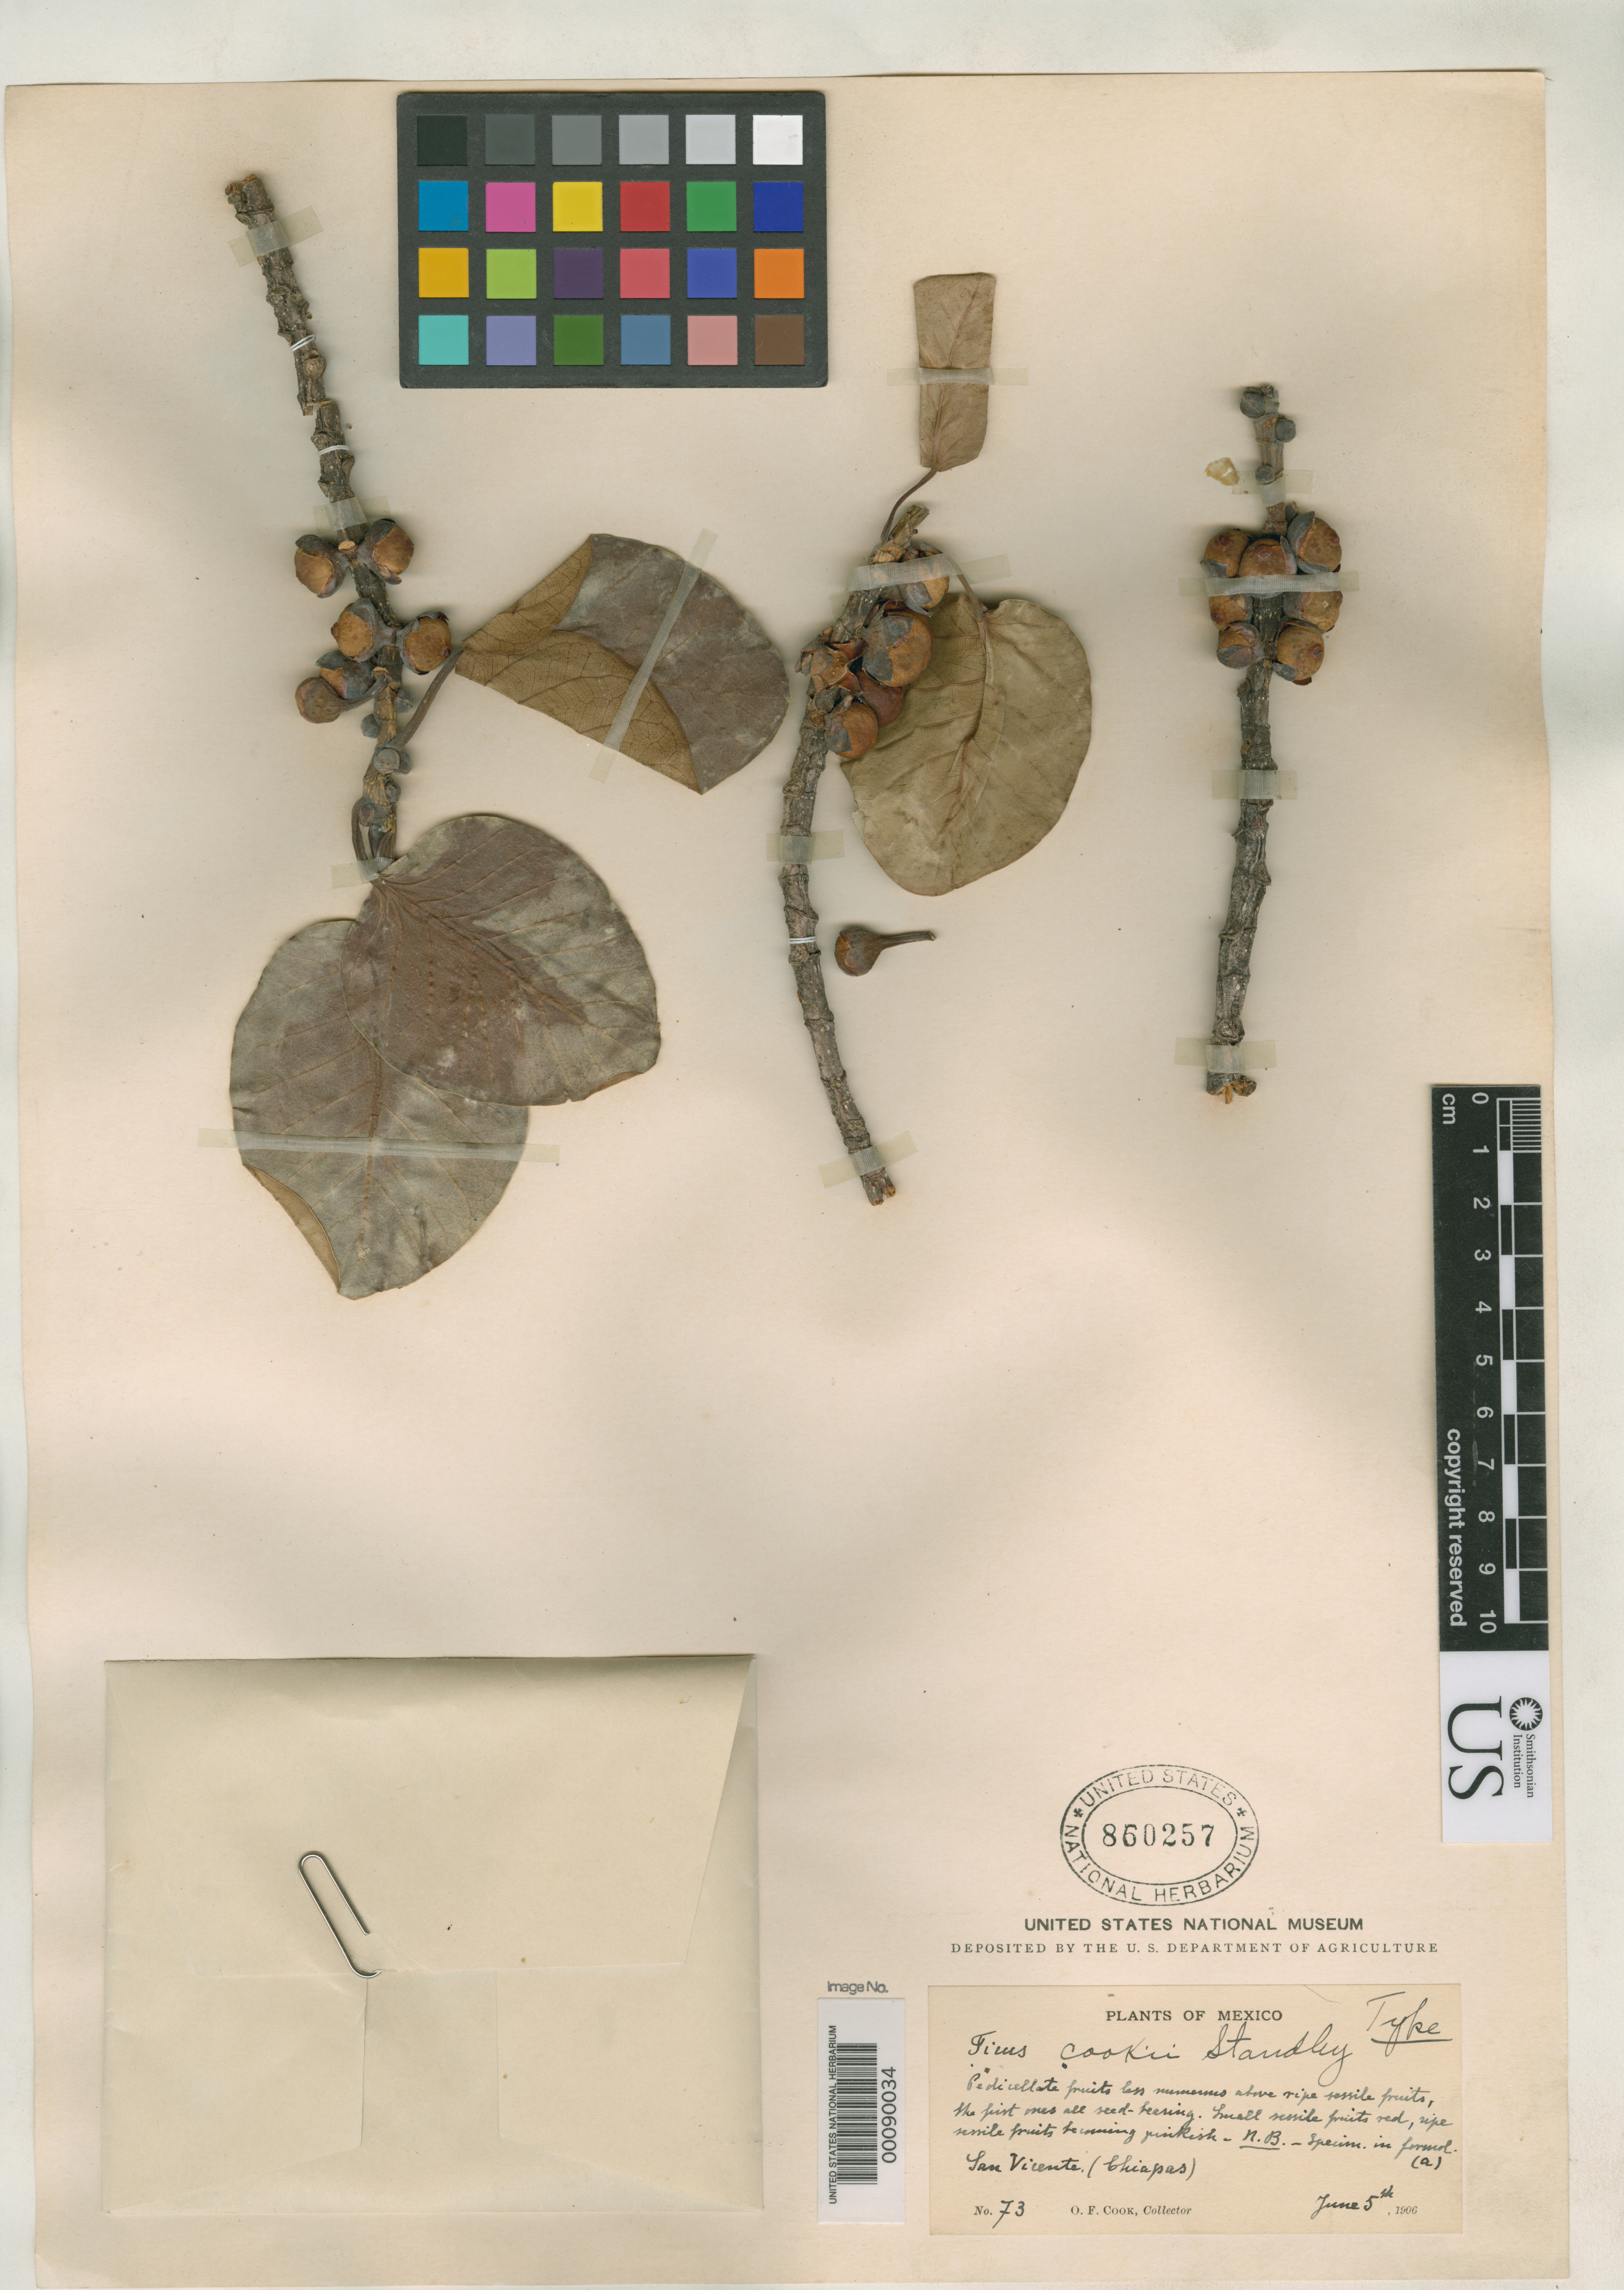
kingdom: Plantae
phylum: Tracheophyta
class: Magnoliopsida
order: Rosales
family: Moraceae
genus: Ficus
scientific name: Ficus cookii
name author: Standl.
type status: Holotype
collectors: O. F. Cook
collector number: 73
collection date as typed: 05 Jun 1906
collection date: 1906-06-05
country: Mexico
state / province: Chiapas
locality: San Vicente.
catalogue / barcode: US 860257